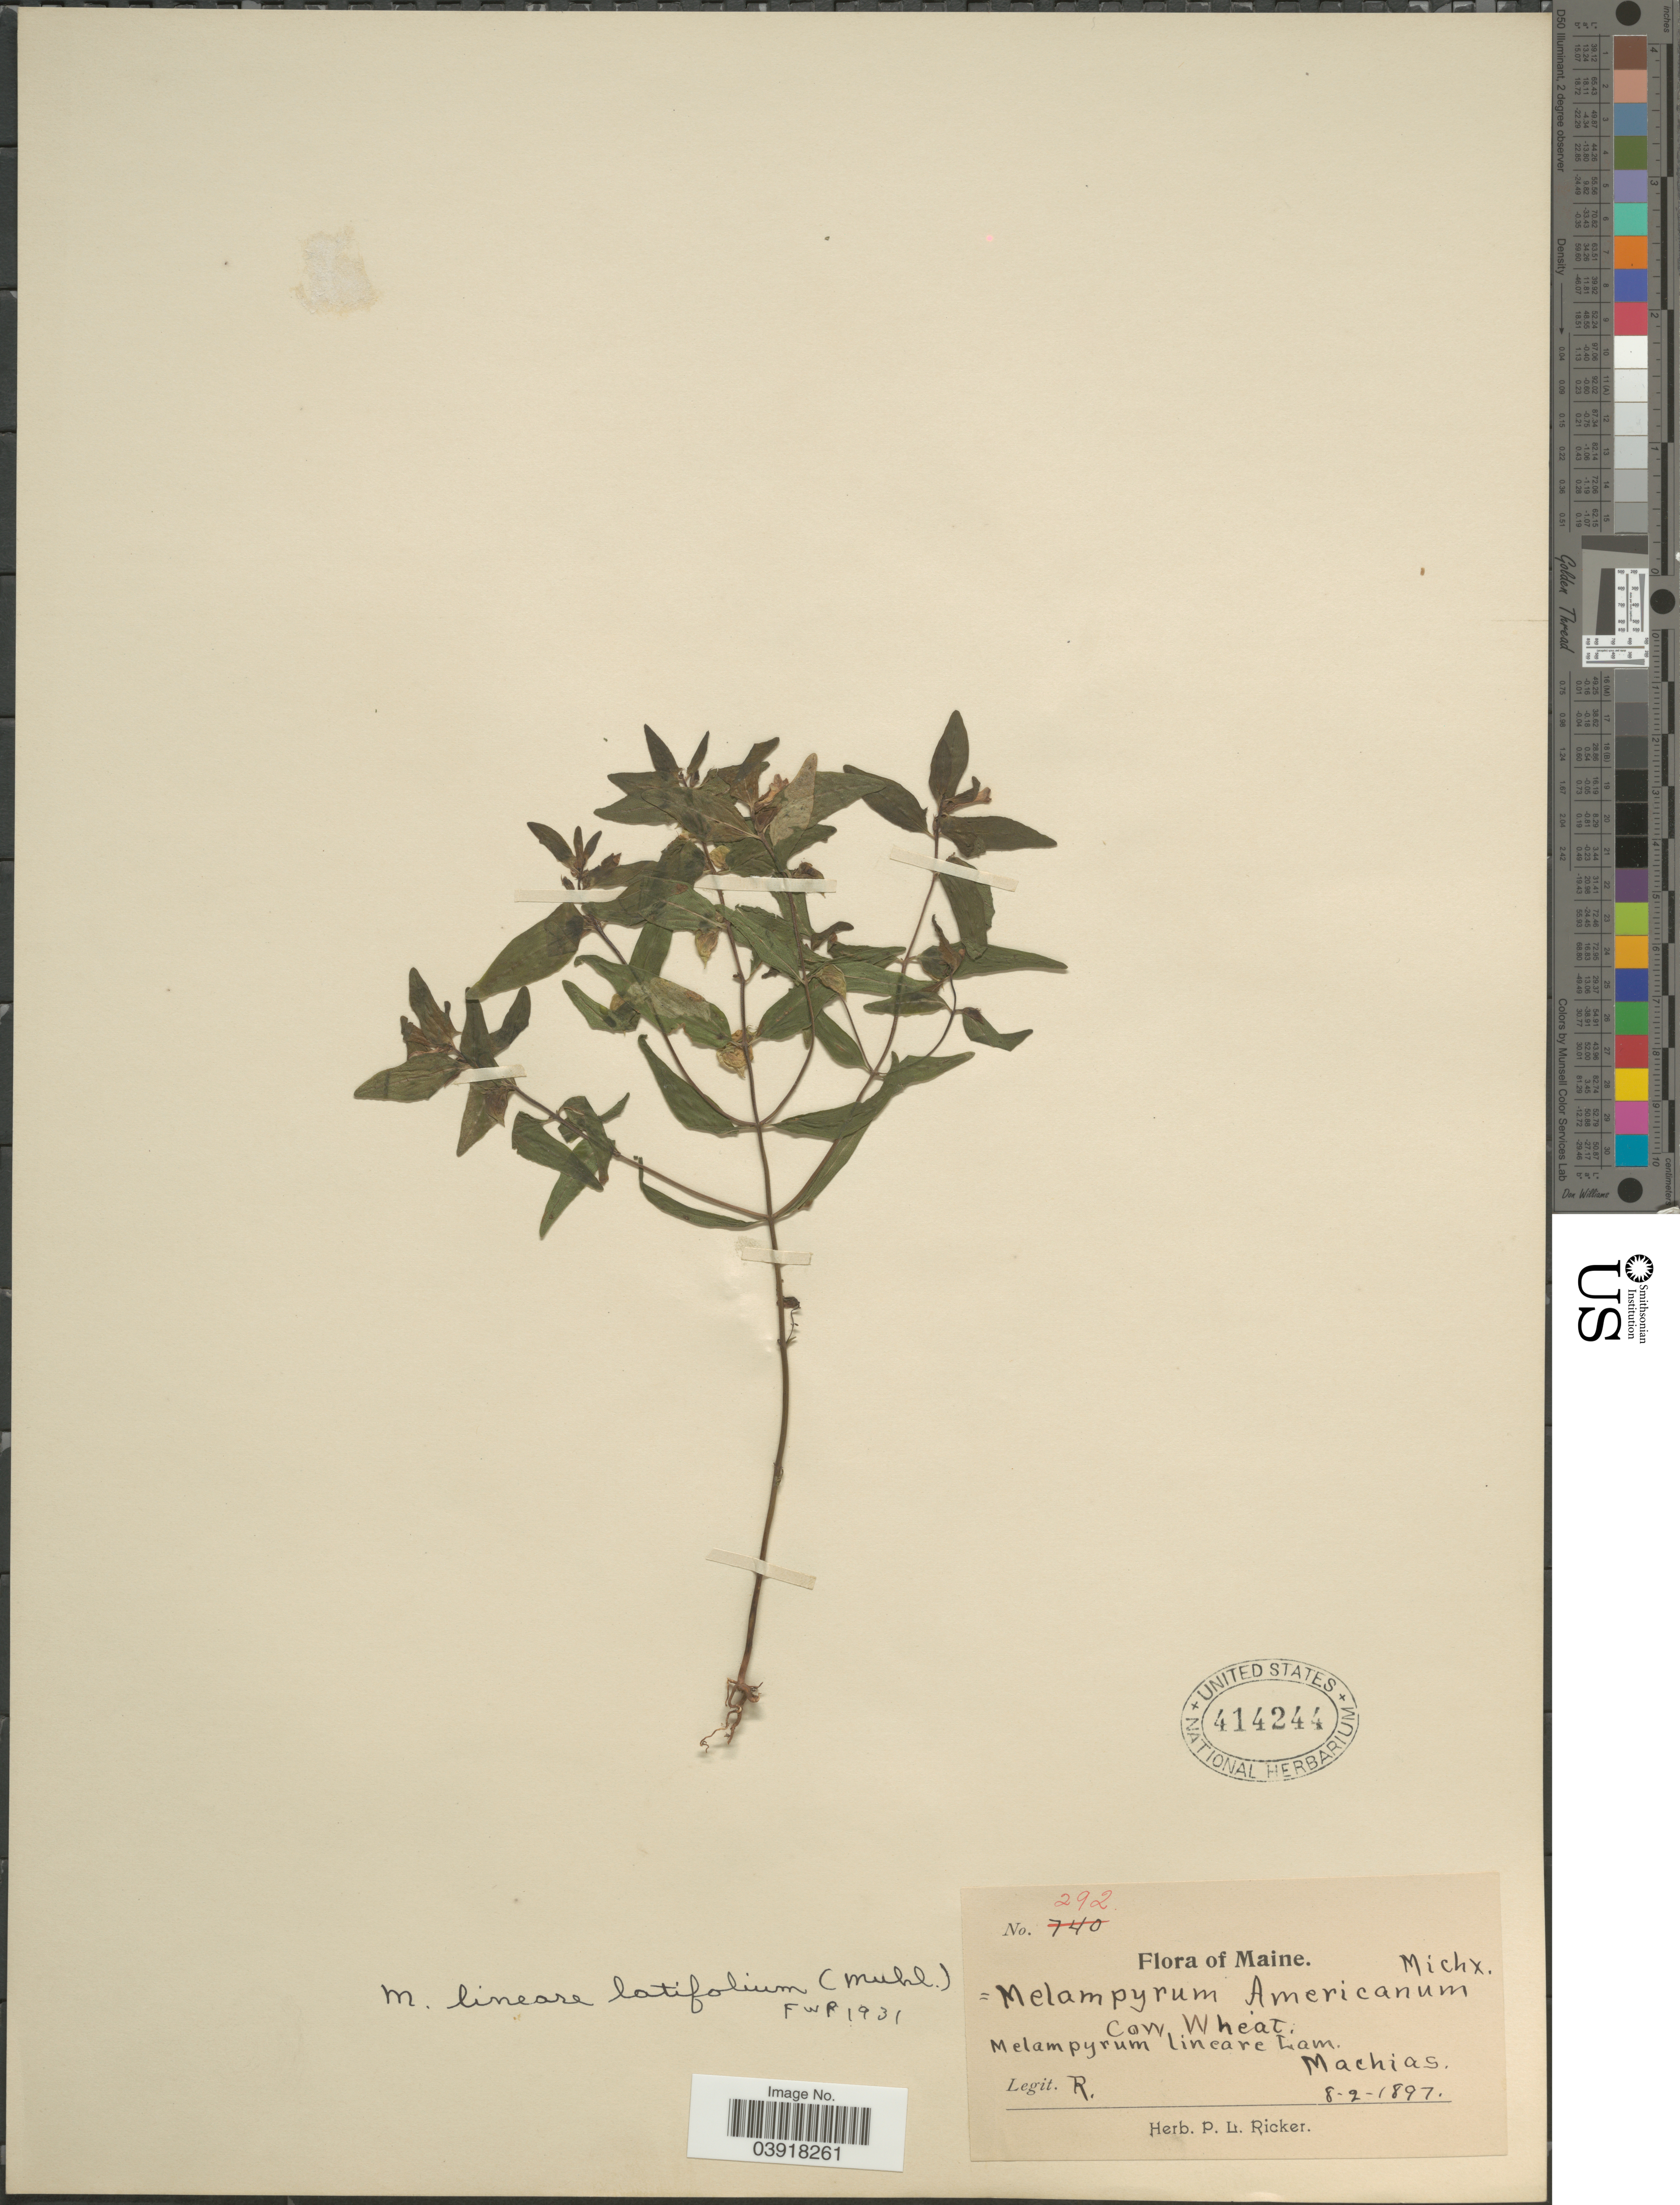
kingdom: Plantae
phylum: Tracheophyta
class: Magnoliopsida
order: Lamiales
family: Orobanchaceae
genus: Melampyrum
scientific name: Melampyrum lineare var. latifolium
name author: (Muhl.) P. Beauv.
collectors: P. Ricker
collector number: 292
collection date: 1897-08-02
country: United States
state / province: Maine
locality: Machias.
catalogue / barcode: US 414244